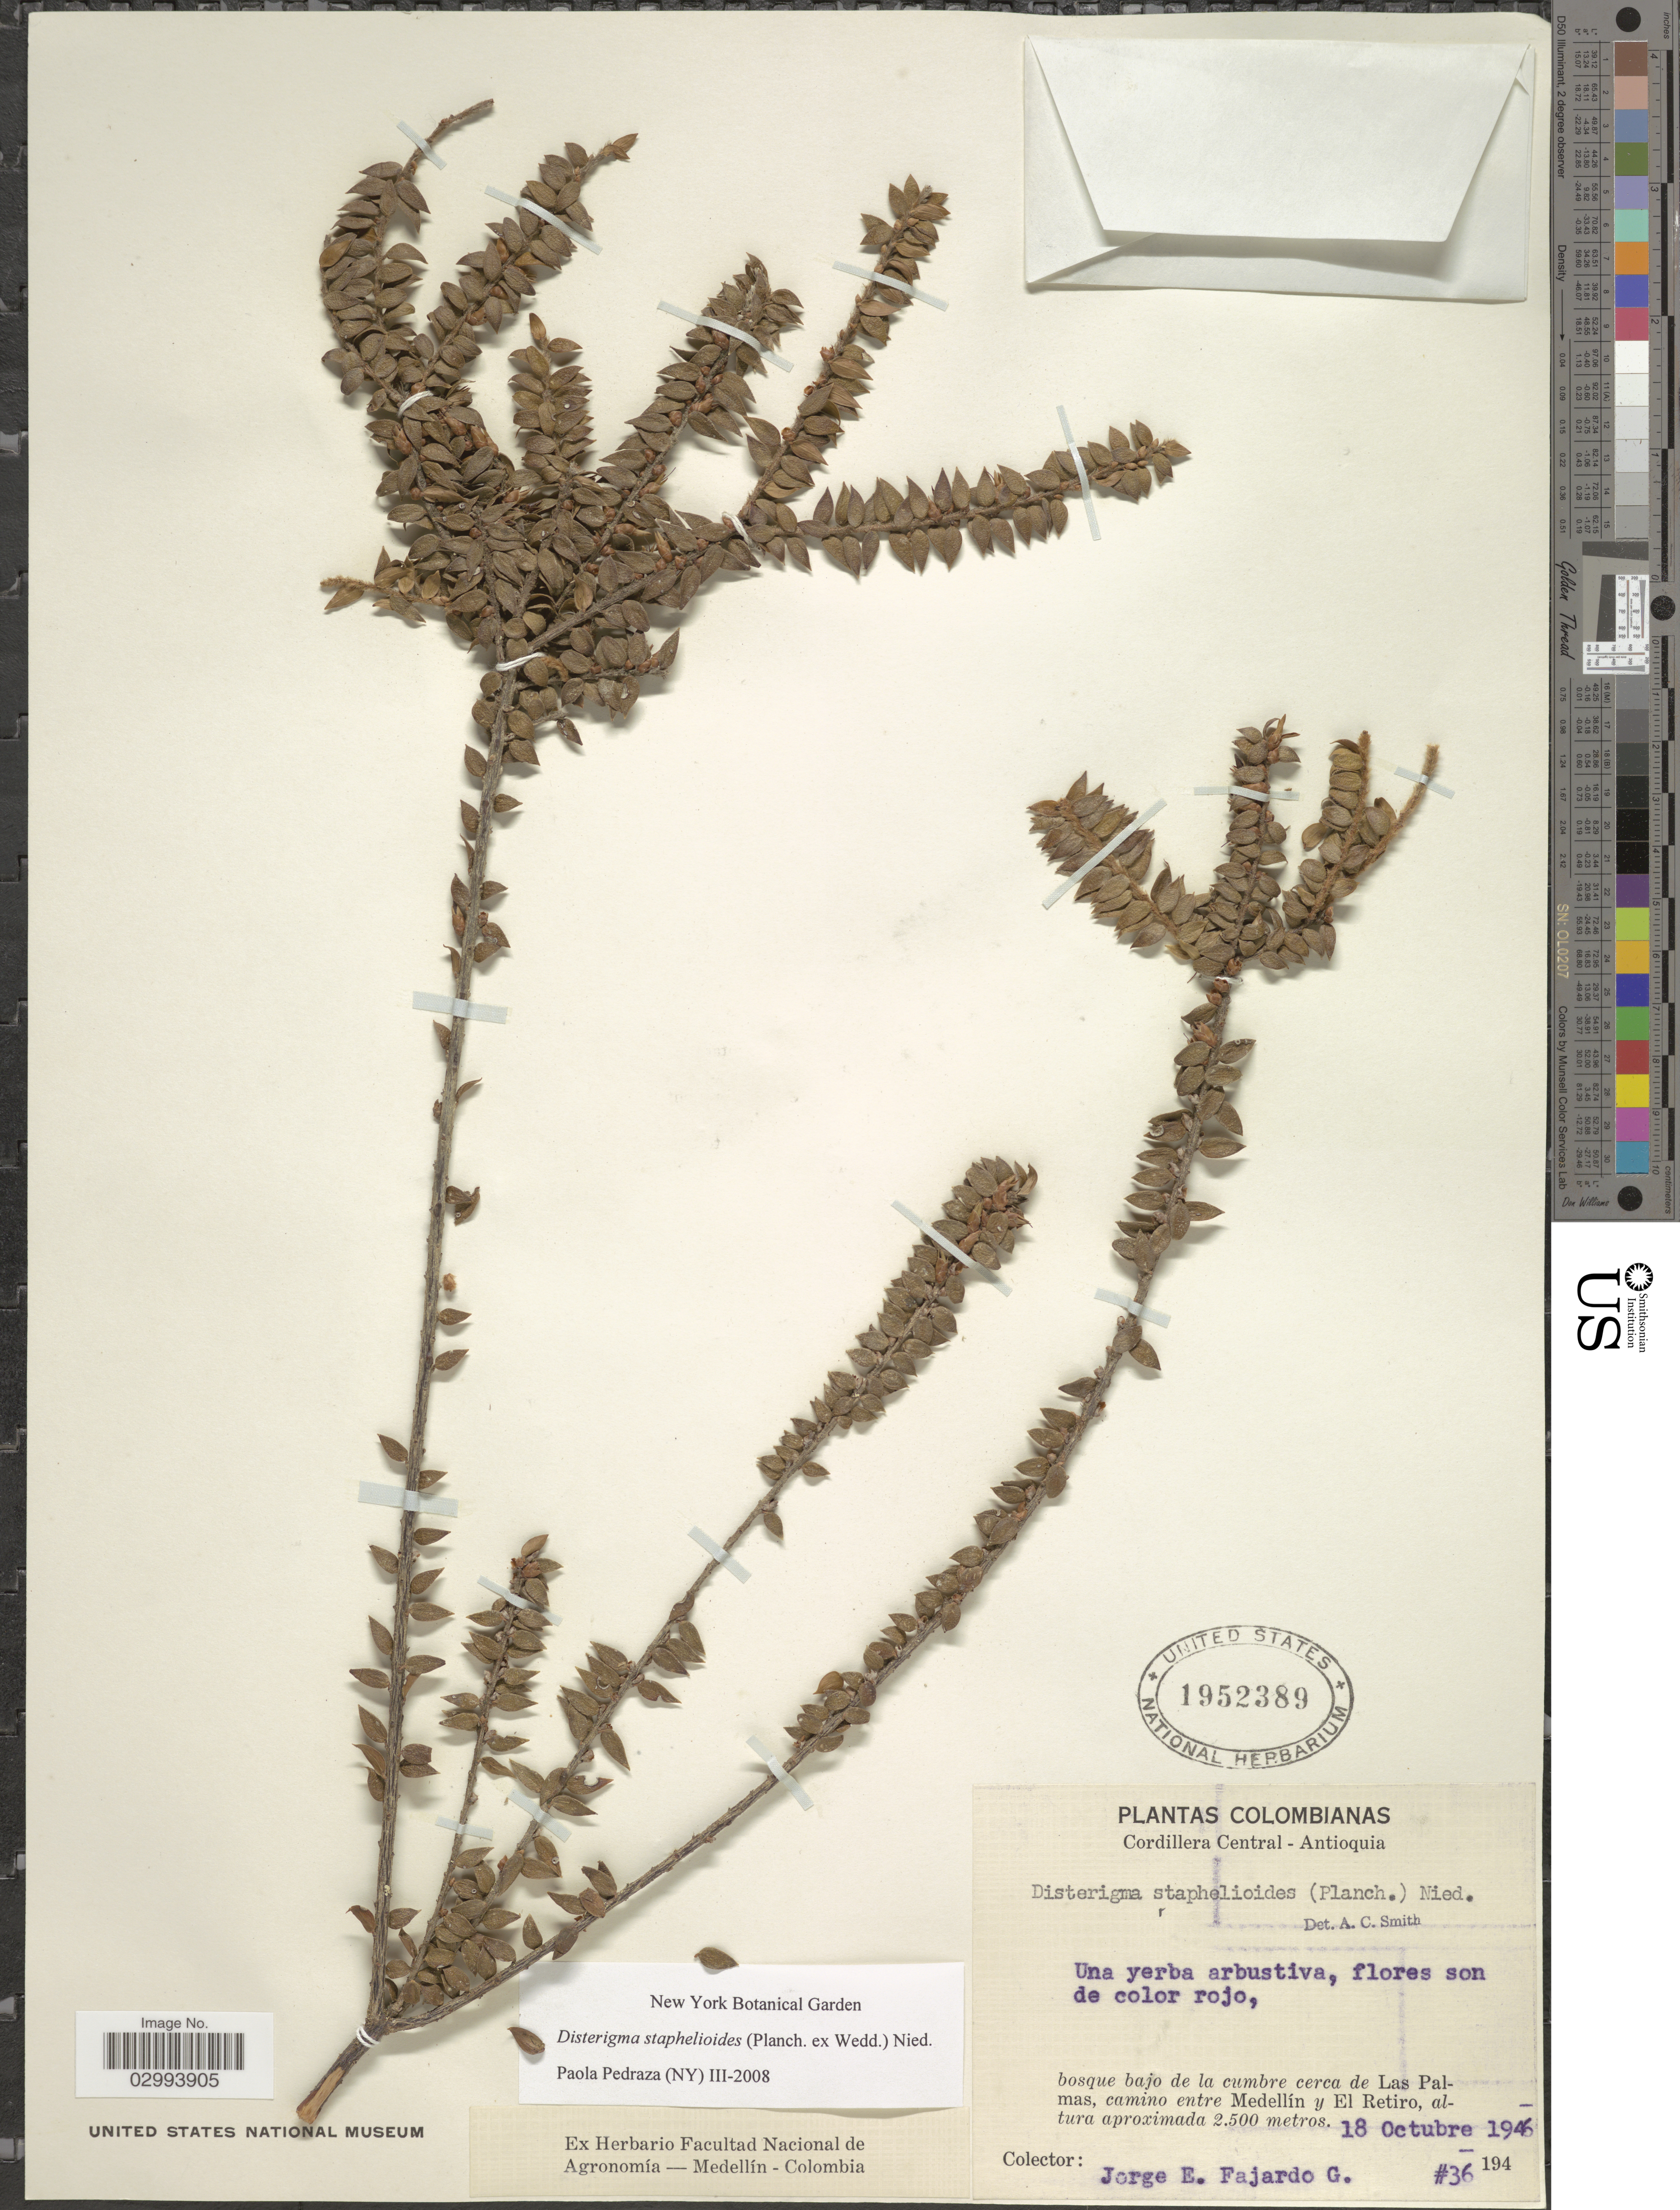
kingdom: Plantae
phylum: Tracheophyta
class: Magnoliopsida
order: Ericales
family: Ericaceae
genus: Disterigma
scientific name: Disterigma staphelioides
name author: (Planch. ex Wedd.) Nied.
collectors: J. Fajardo G.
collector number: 36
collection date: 1946-10-18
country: Colombia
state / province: Antioquia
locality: Cordillera Central - Antioquia. Bosque bajo de la cumbre cerca de Las Palmas, camino entre Medellín y El Retiro.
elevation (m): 2500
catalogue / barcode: US 1952389